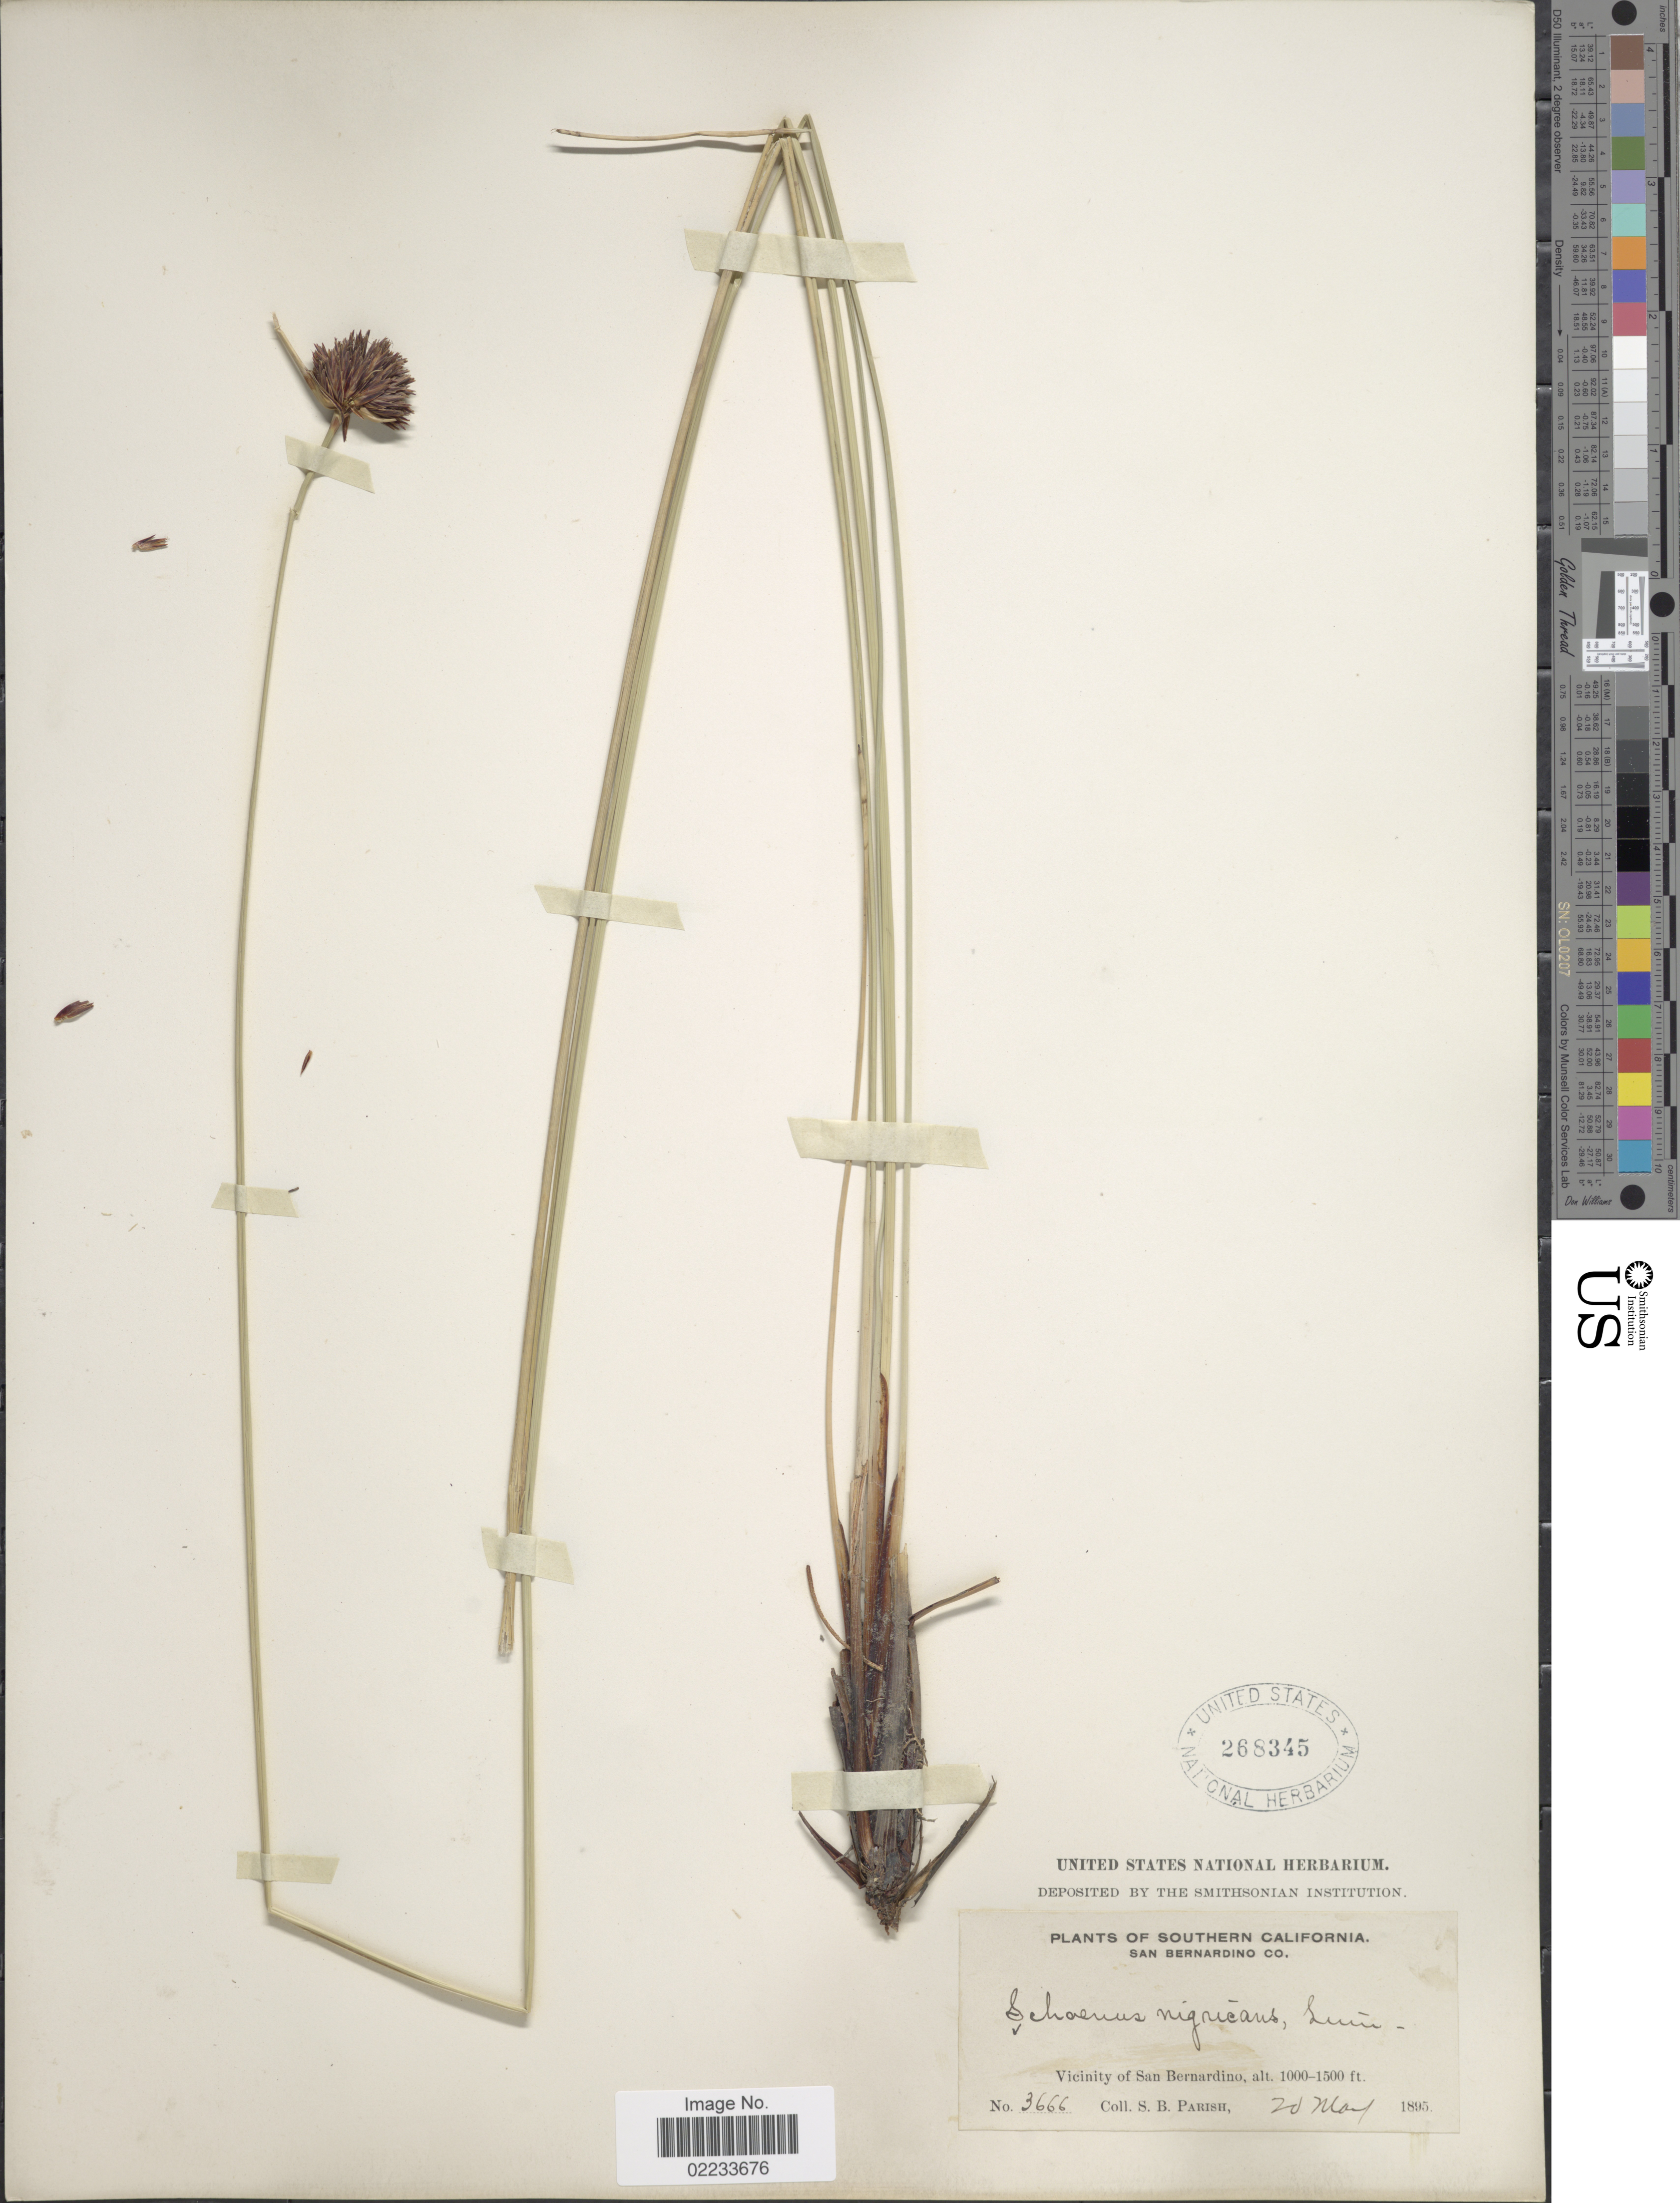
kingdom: Plantae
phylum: Tracheophyta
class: Liliopsida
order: Poales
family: Cyperaceae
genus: Schoenus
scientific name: Schoenus nigricans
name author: L.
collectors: S. B. Parish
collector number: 3666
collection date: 1895-05-20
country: United States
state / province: California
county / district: San Bernardino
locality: Southern California, San Bernardino Co, Vicinity of San Bernardino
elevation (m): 305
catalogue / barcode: US 268345